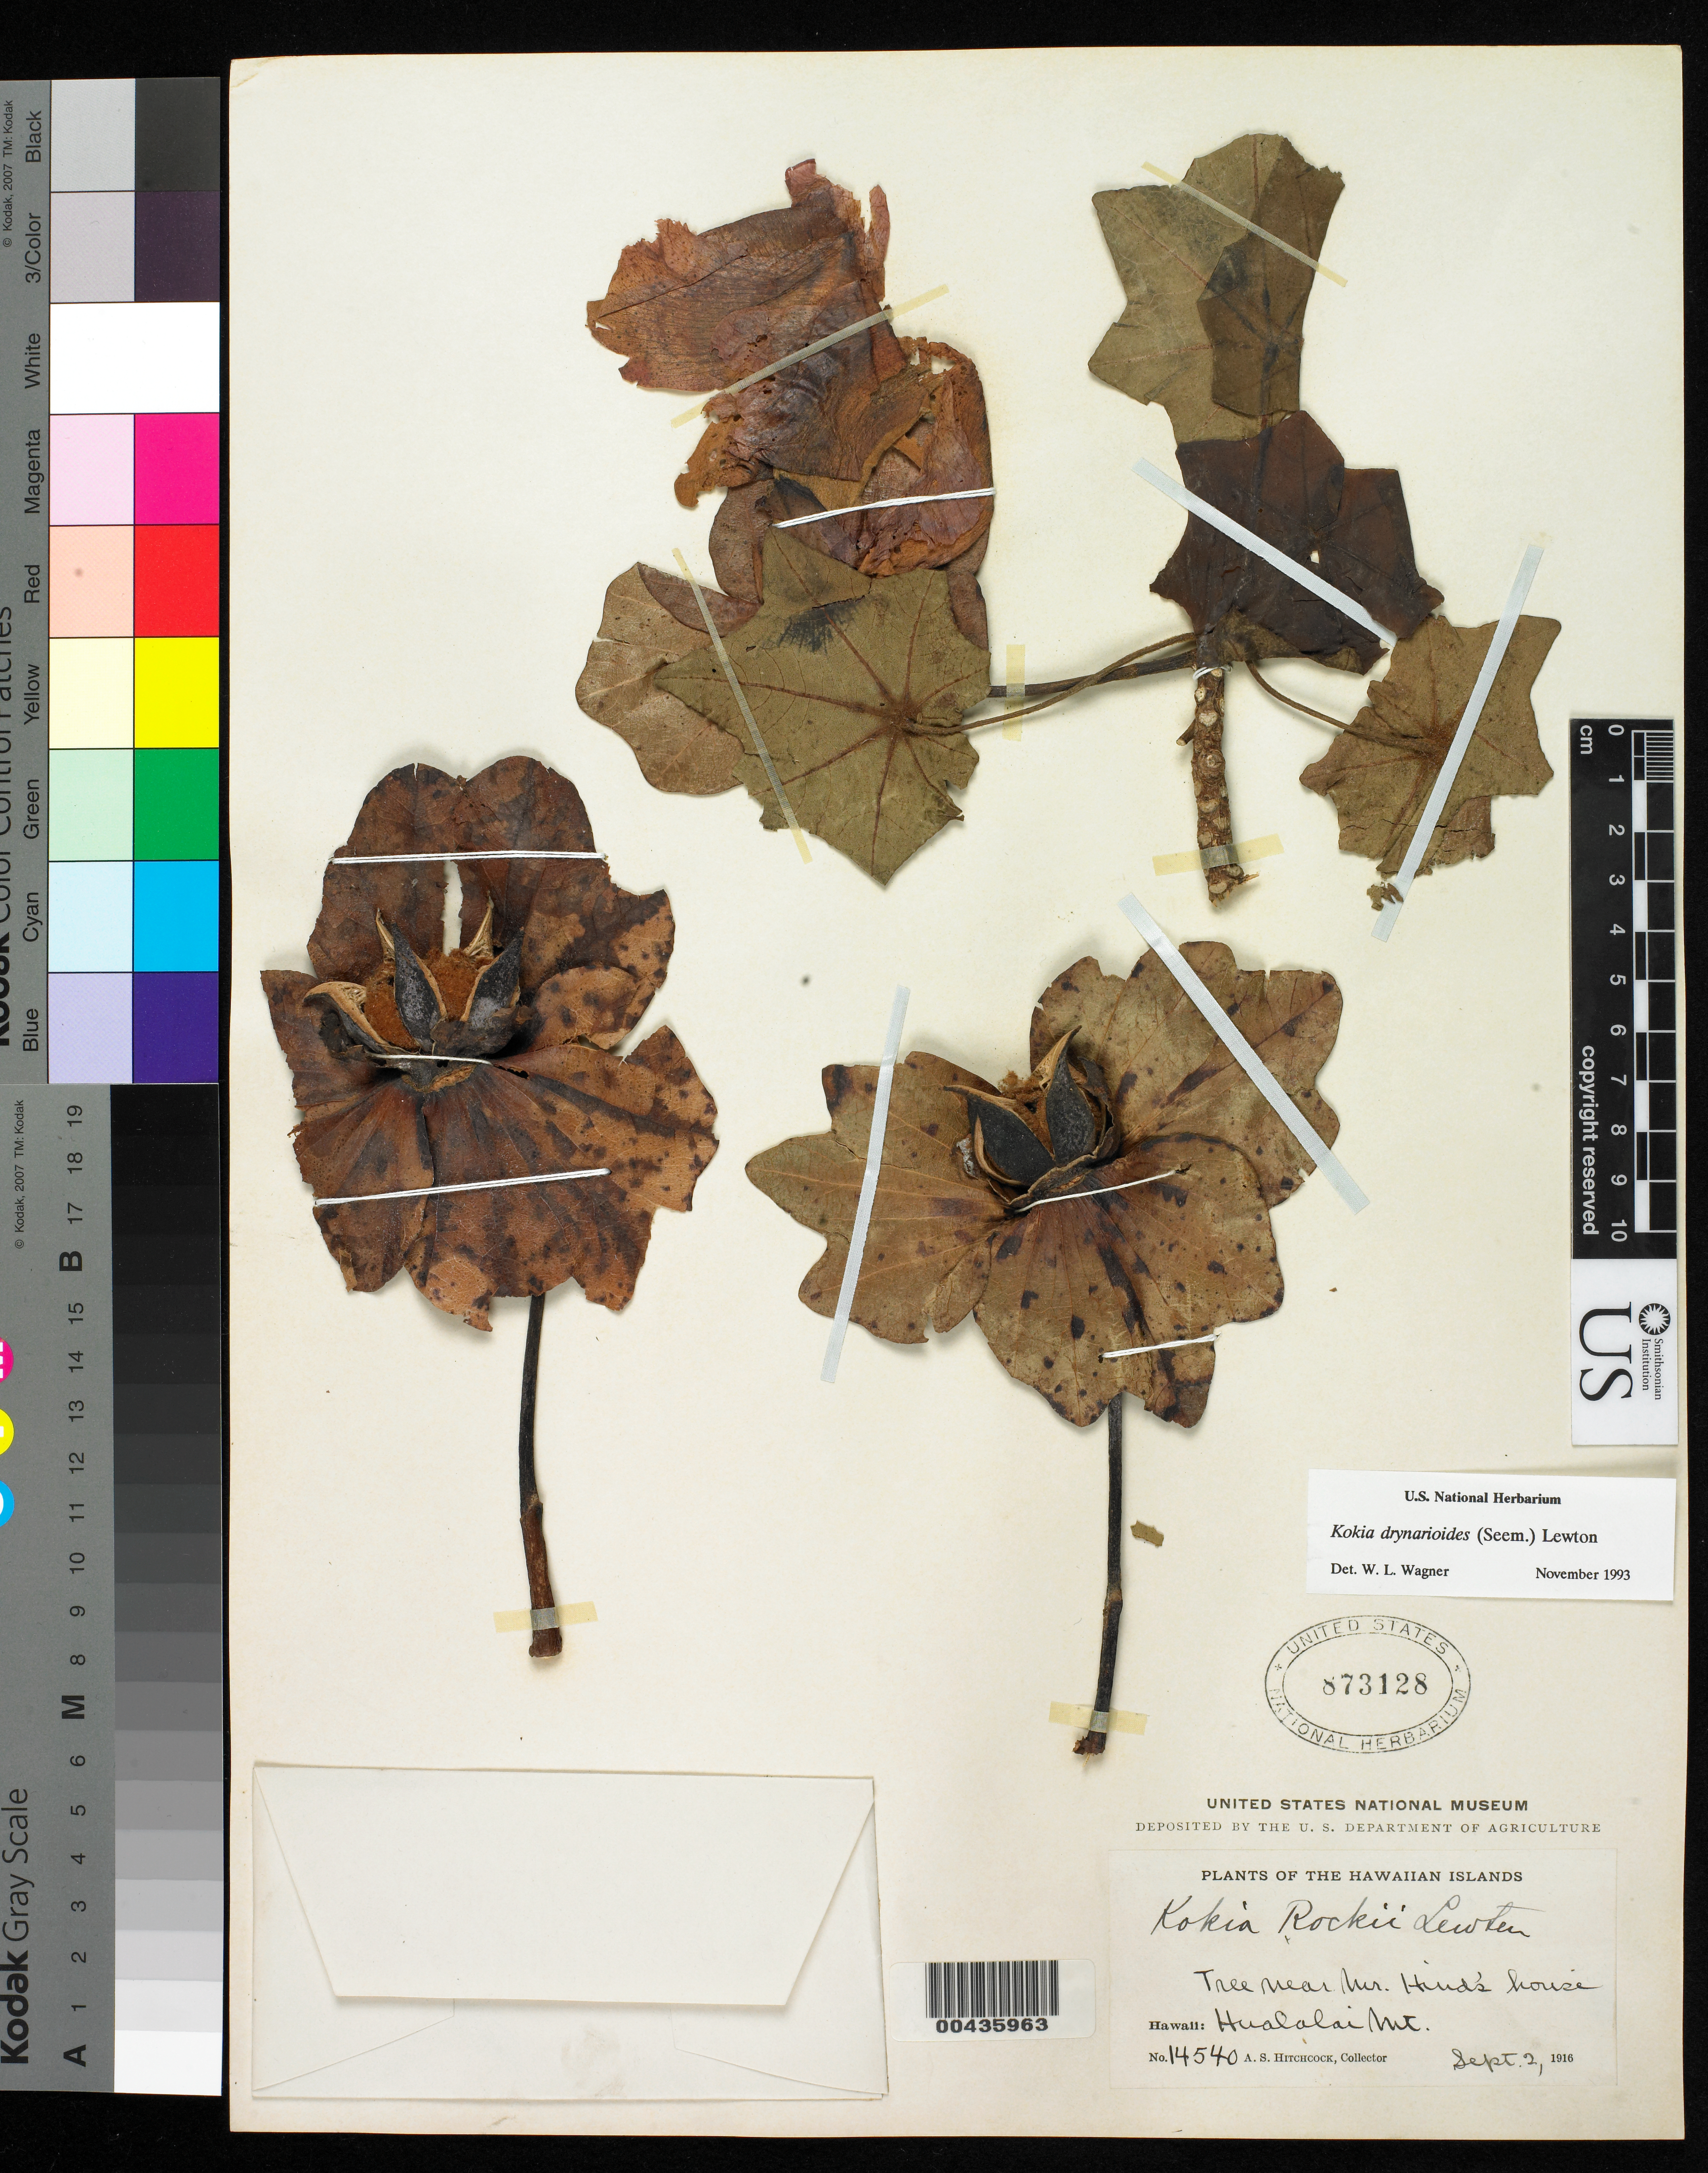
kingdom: Plantae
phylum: Tracheophyta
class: Magnoliopsida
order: Malvales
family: Malvaceae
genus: Kokia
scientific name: Kokia drynarioides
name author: (Seem.) Lewton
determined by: Wagner, W. L., (BOT), Smithsonian Institution - National Museum of Natural History (UNITED STATES)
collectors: A. S. Hitchcock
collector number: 14540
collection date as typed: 2 Sep 1916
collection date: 1916-09-02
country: United States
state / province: Hawaii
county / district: Hawaii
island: Hawaii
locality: Hualalai Mountain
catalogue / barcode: US 873128